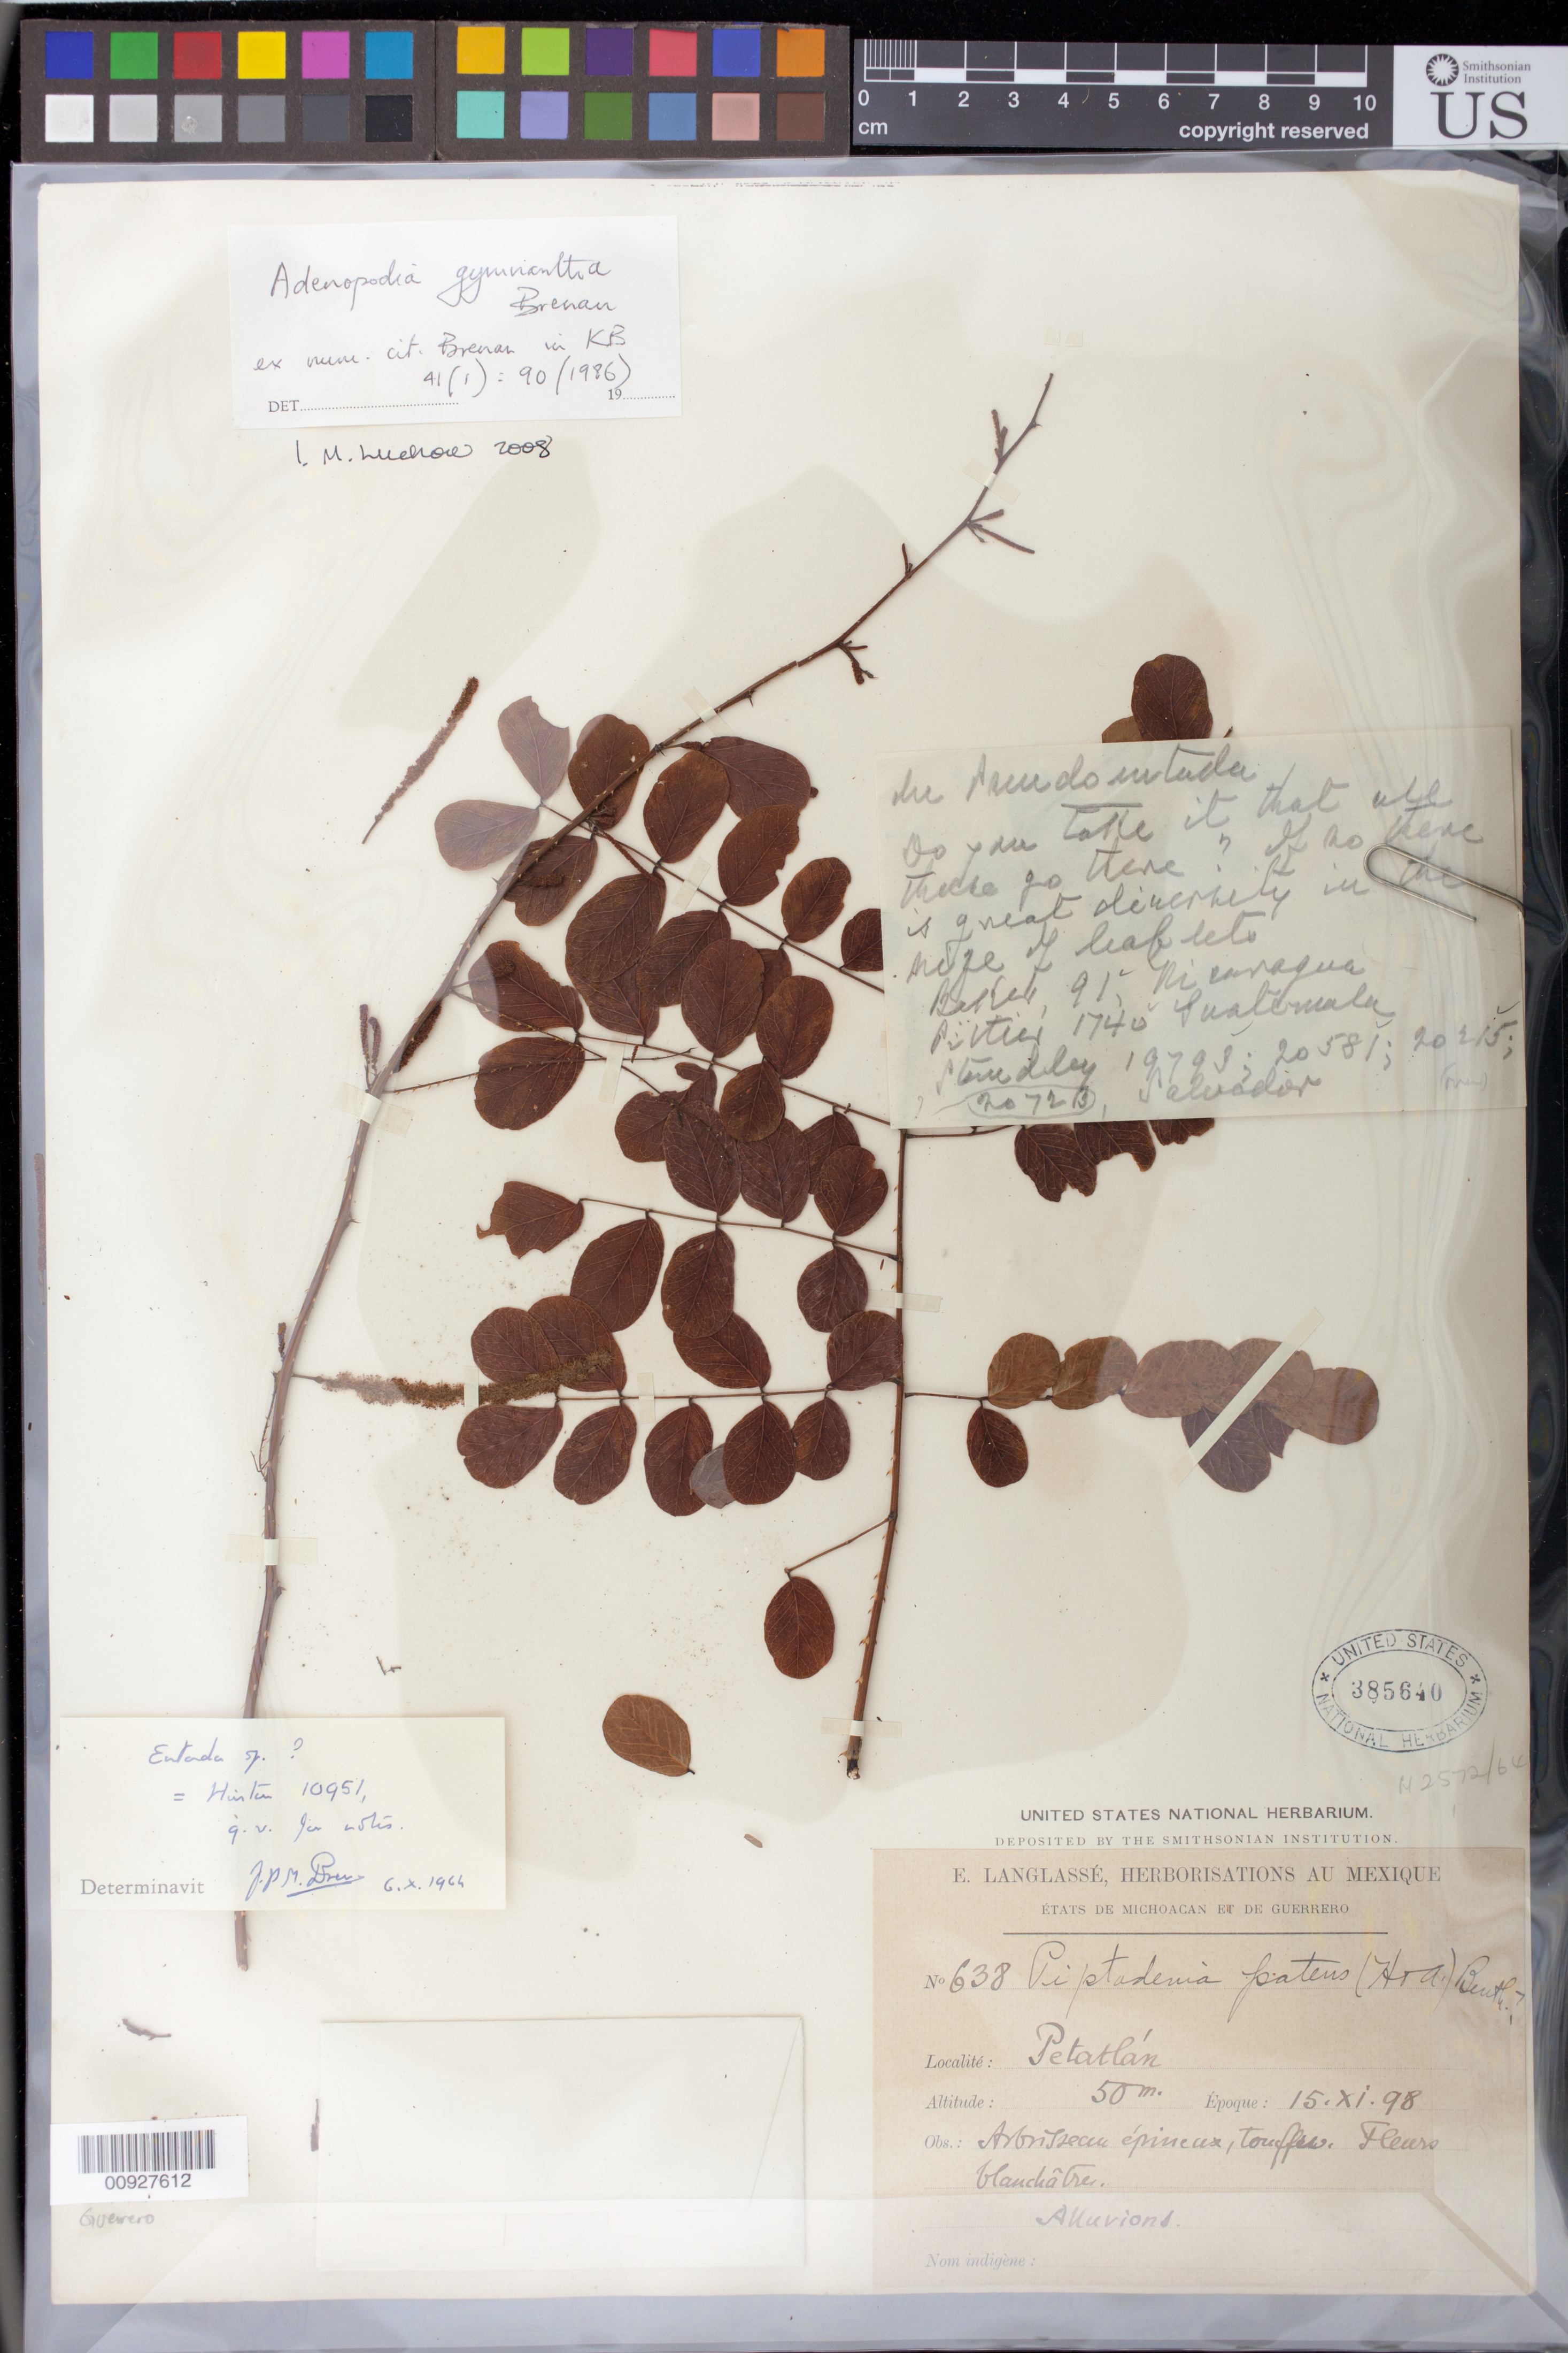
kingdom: Plantae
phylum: Tracheophyta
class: Magnoliopsida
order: Fabales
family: Fabaceae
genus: Entada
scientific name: Entada gymnantha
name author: Brenan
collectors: E. Langlassé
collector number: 638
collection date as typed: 15 Nov 1898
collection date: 1898-11-15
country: Mexico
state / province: Guerrero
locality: Petatlán. État de Guerrero.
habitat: Alluvions.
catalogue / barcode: US 385640